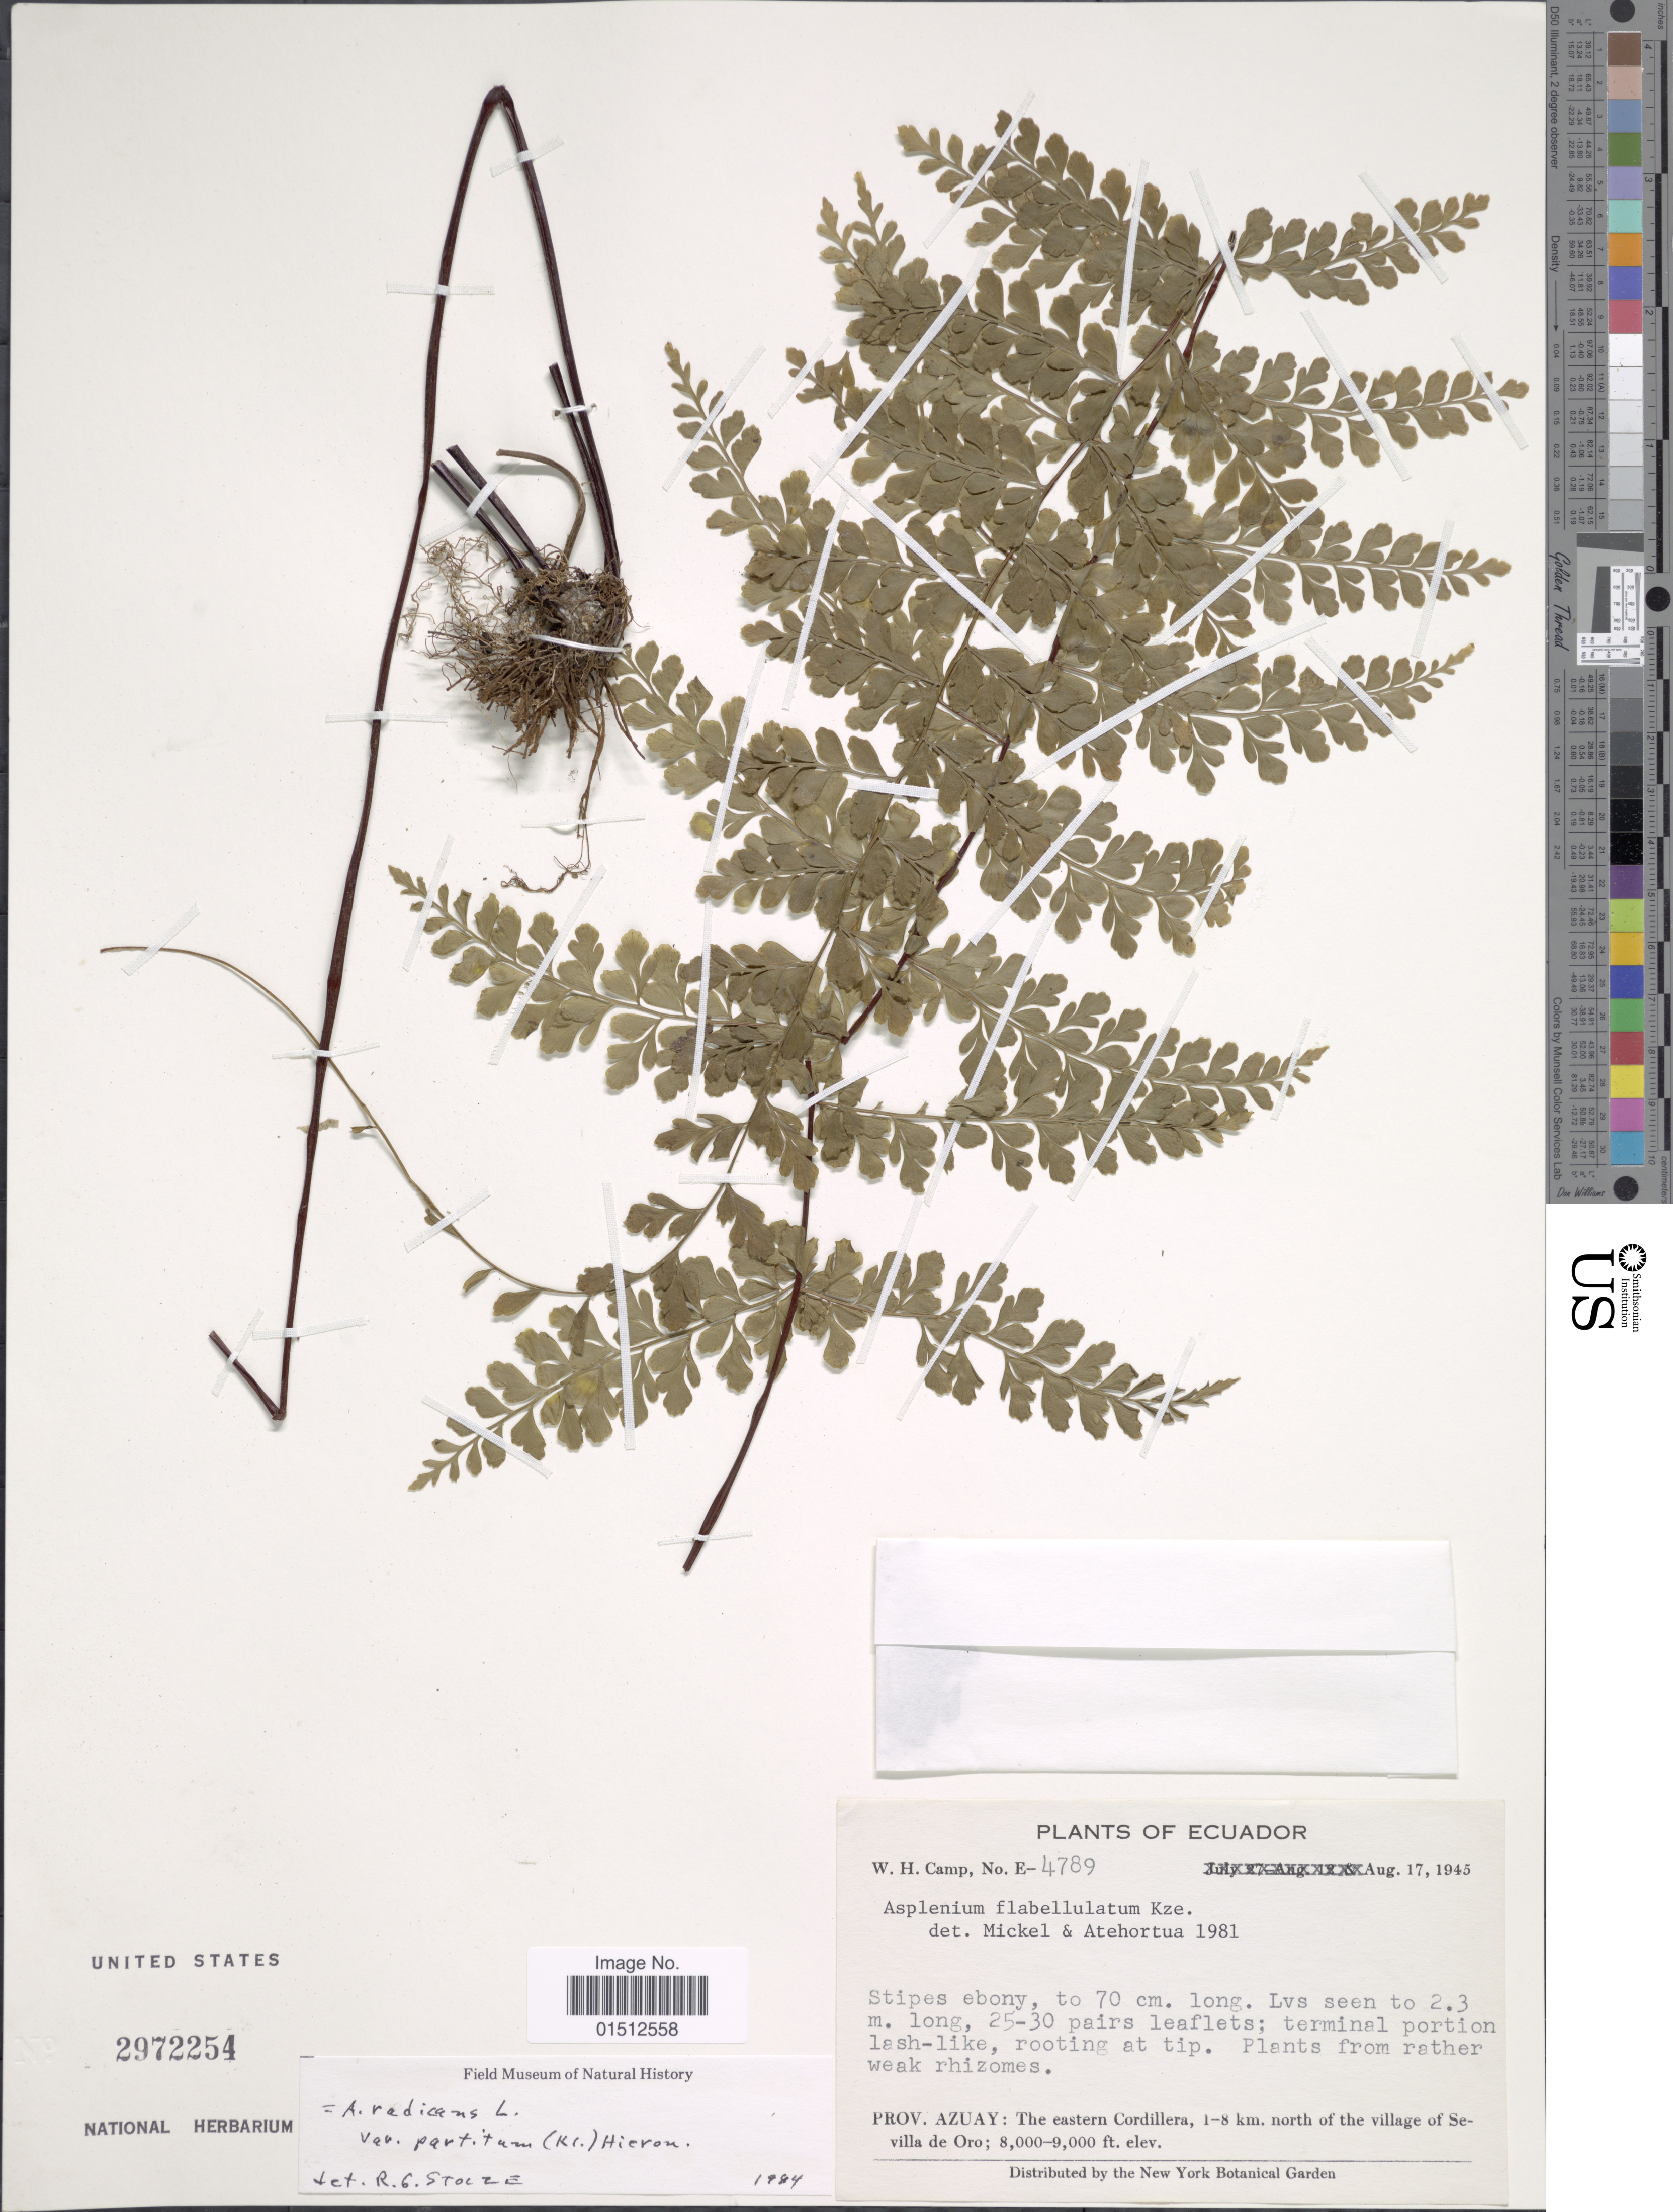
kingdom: Plantae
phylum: Tracheophyta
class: Polypodiopsida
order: Polypodiales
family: Aspleniaceae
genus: Asplenium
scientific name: Asplenium radicans var. partitum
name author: (Klotzsch) Hieron.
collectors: W. H. Camp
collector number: E-4789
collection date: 1945-08-17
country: Ecuador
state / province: Azuay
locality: Ecuador, Prov.Azuay: The eastern Cordillera, 1-8 km. north of the village of Sevilla de Oro.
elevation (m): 2438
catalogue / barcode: US 2972254